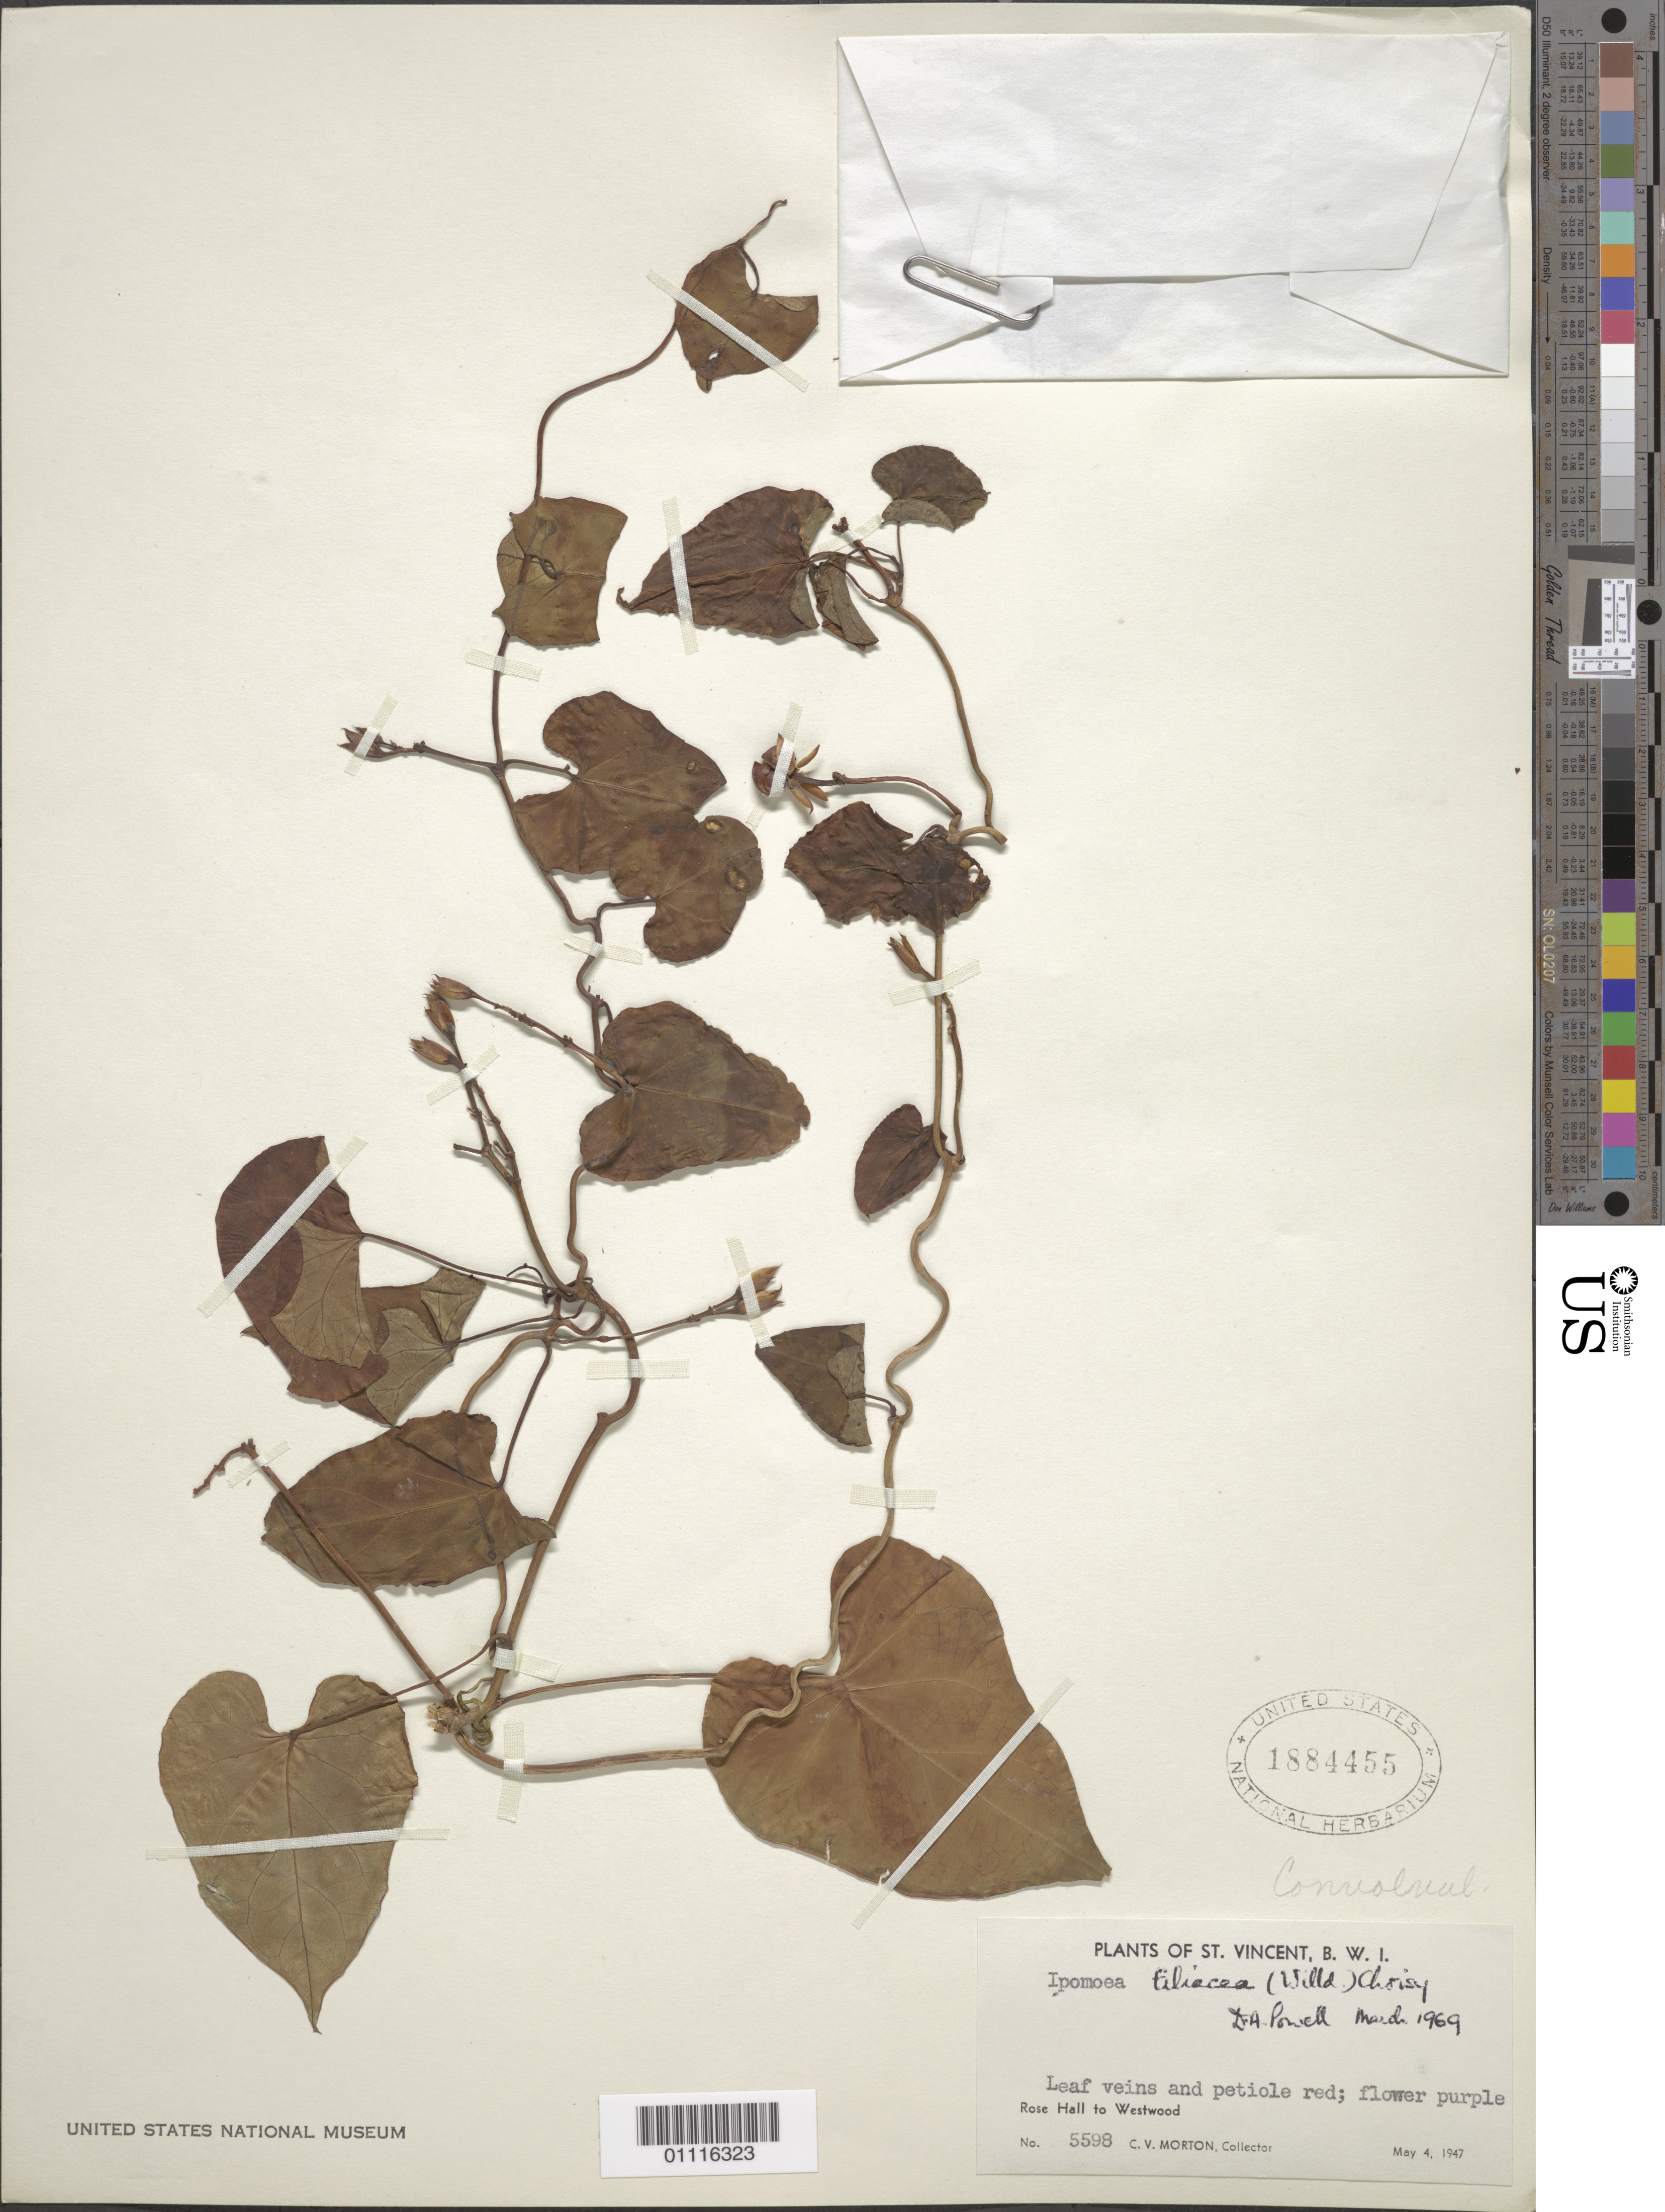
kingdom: Plantae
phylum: Tracheophyta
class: Magnoliopsida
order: Solanales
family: Convolvulaceae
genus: Ipomoea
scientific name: Ipomoea tiliacea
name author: (Willd.) Choisy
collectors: C. V. Morton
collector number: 5598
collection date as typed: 04 May 1947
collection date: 1947-05-04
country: St. Vincent - Grenadines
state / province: Saint David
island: St. Vincent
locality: Rose Hall to Westwood.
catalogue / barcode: US 1884455